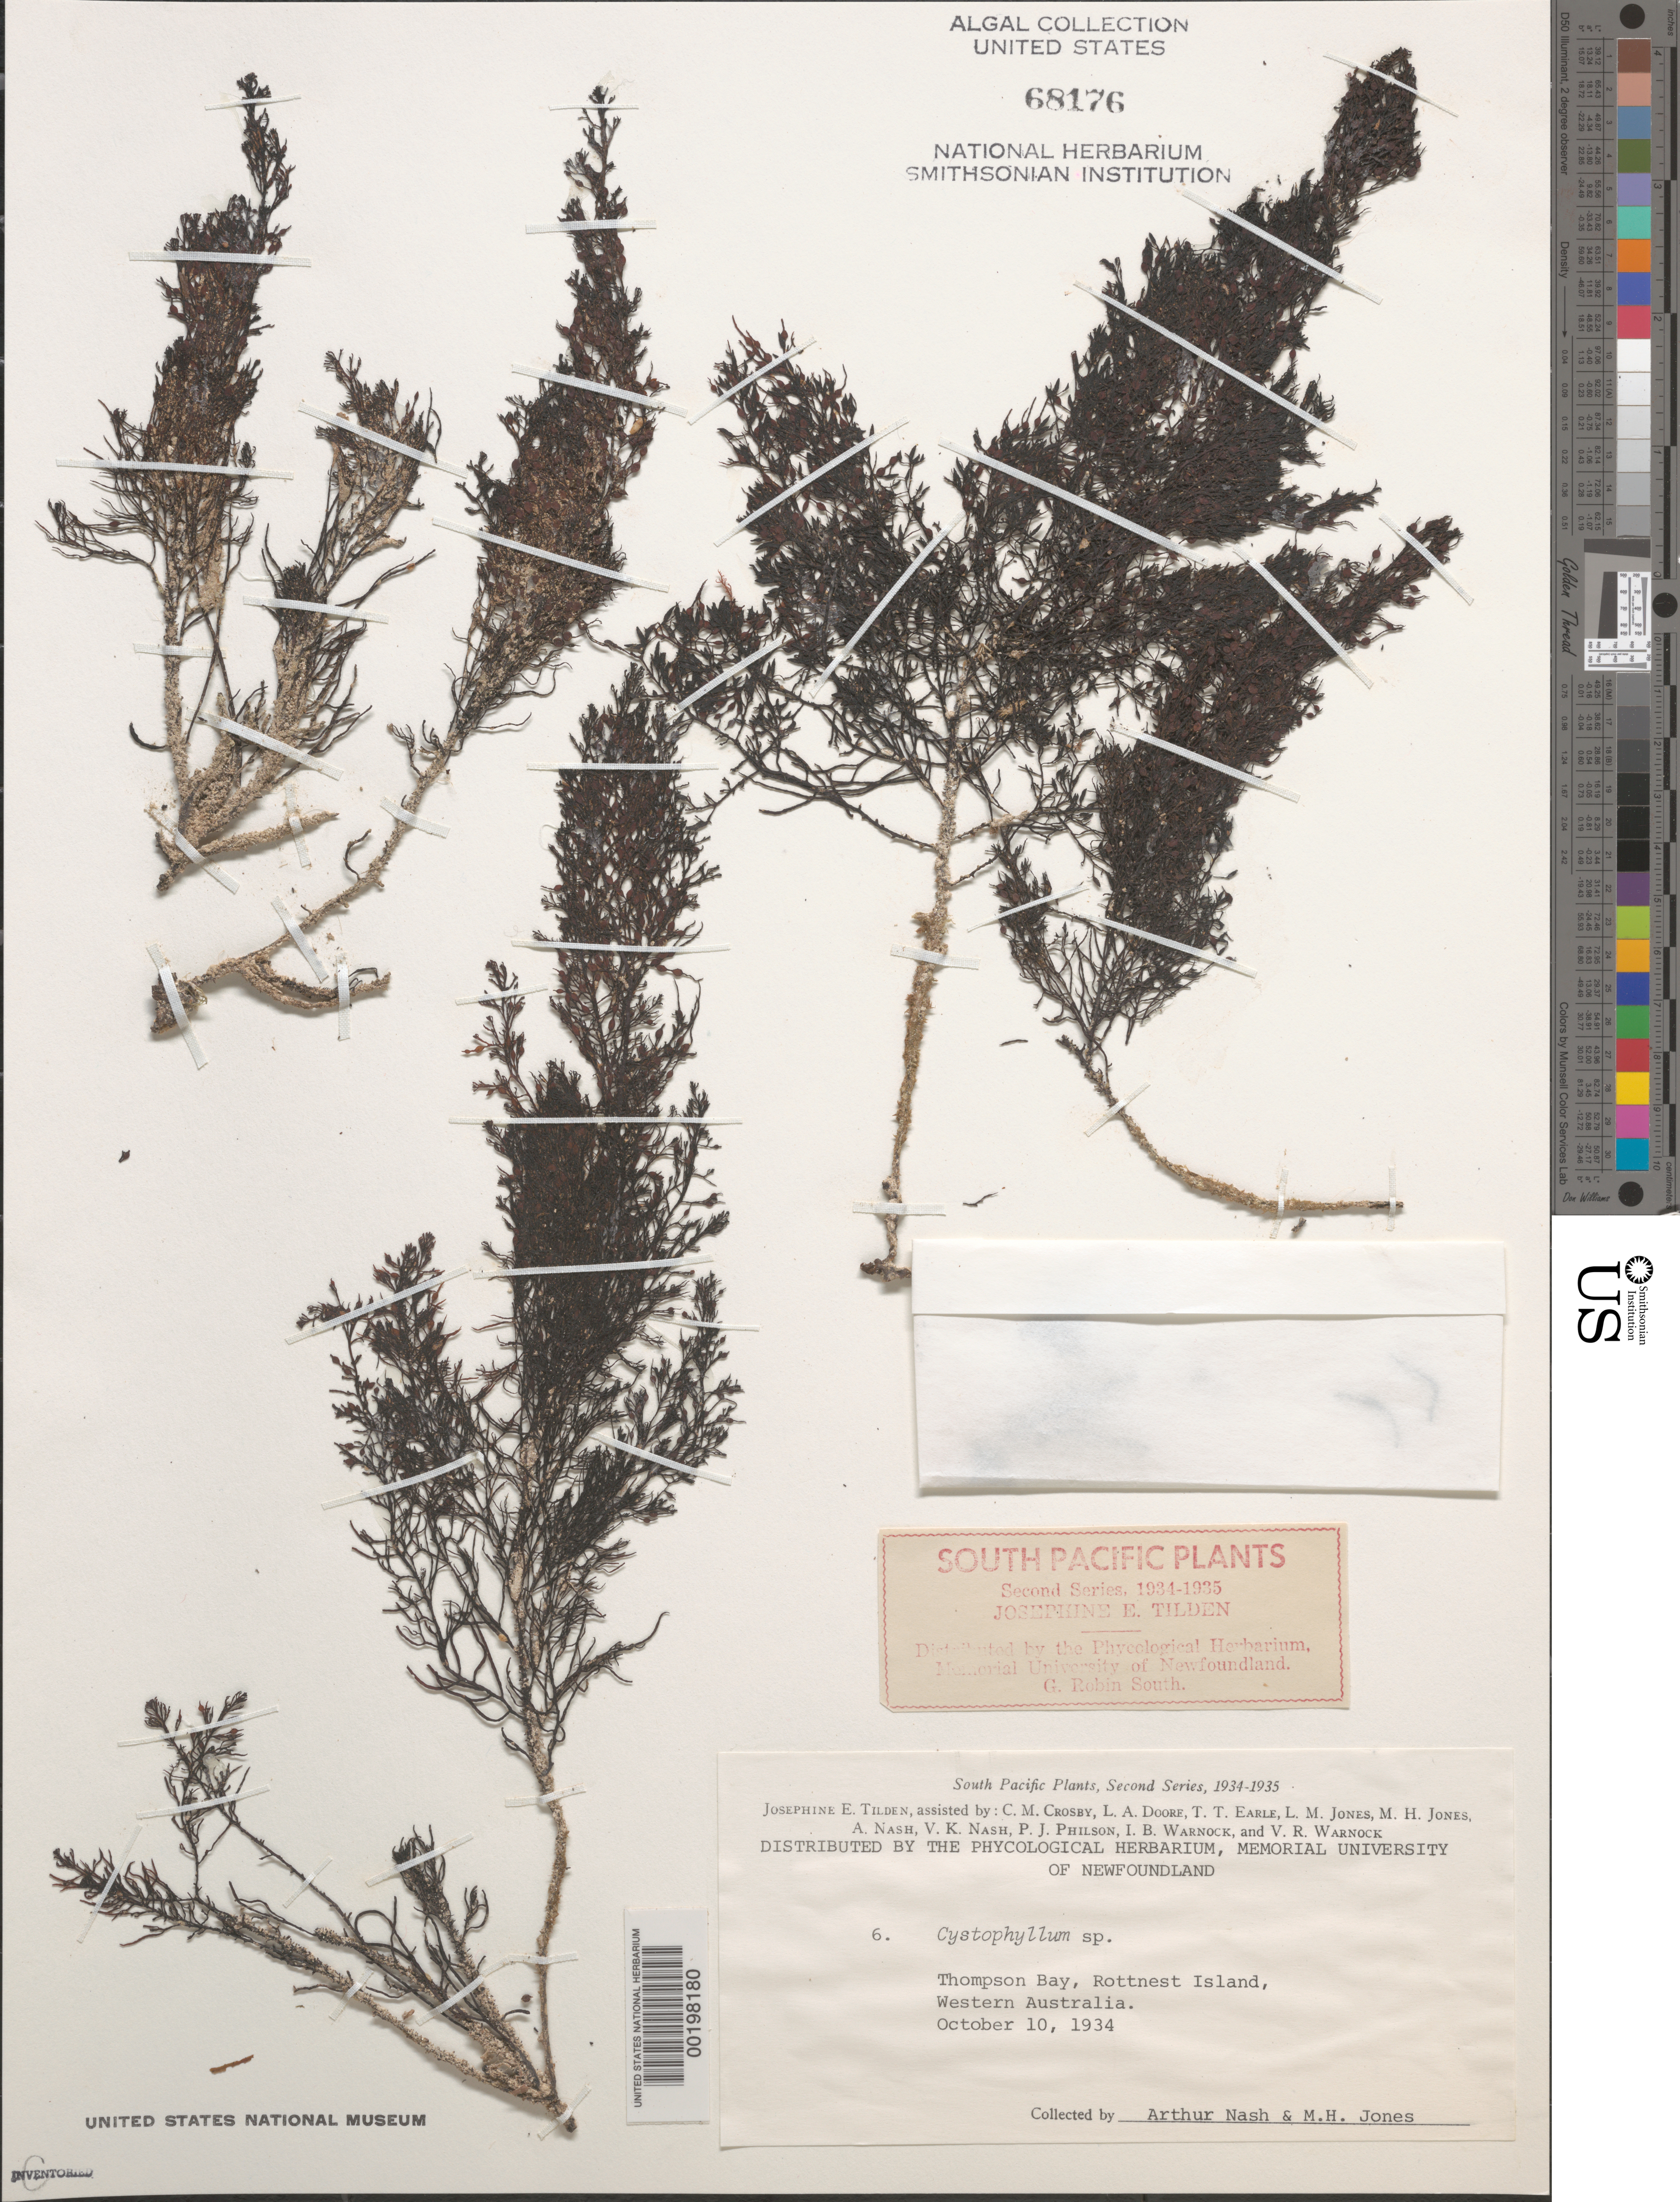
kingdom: Chromista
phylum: Ochrophyta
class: Phaeophyceae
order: Fucales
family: Sargassaceae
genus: Cystophyllum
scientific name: Cystophyllum sp.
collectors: A. Nash & M. H. Jones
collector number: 6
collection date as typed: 10 Oct 1934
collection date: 1934-10-10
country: Australia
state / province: Western Australia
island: Rottnest Island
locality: Thompson Bay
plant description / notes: Tilden, South Pacific Plants, Second Series, 1934-1935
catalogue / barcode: US 68176